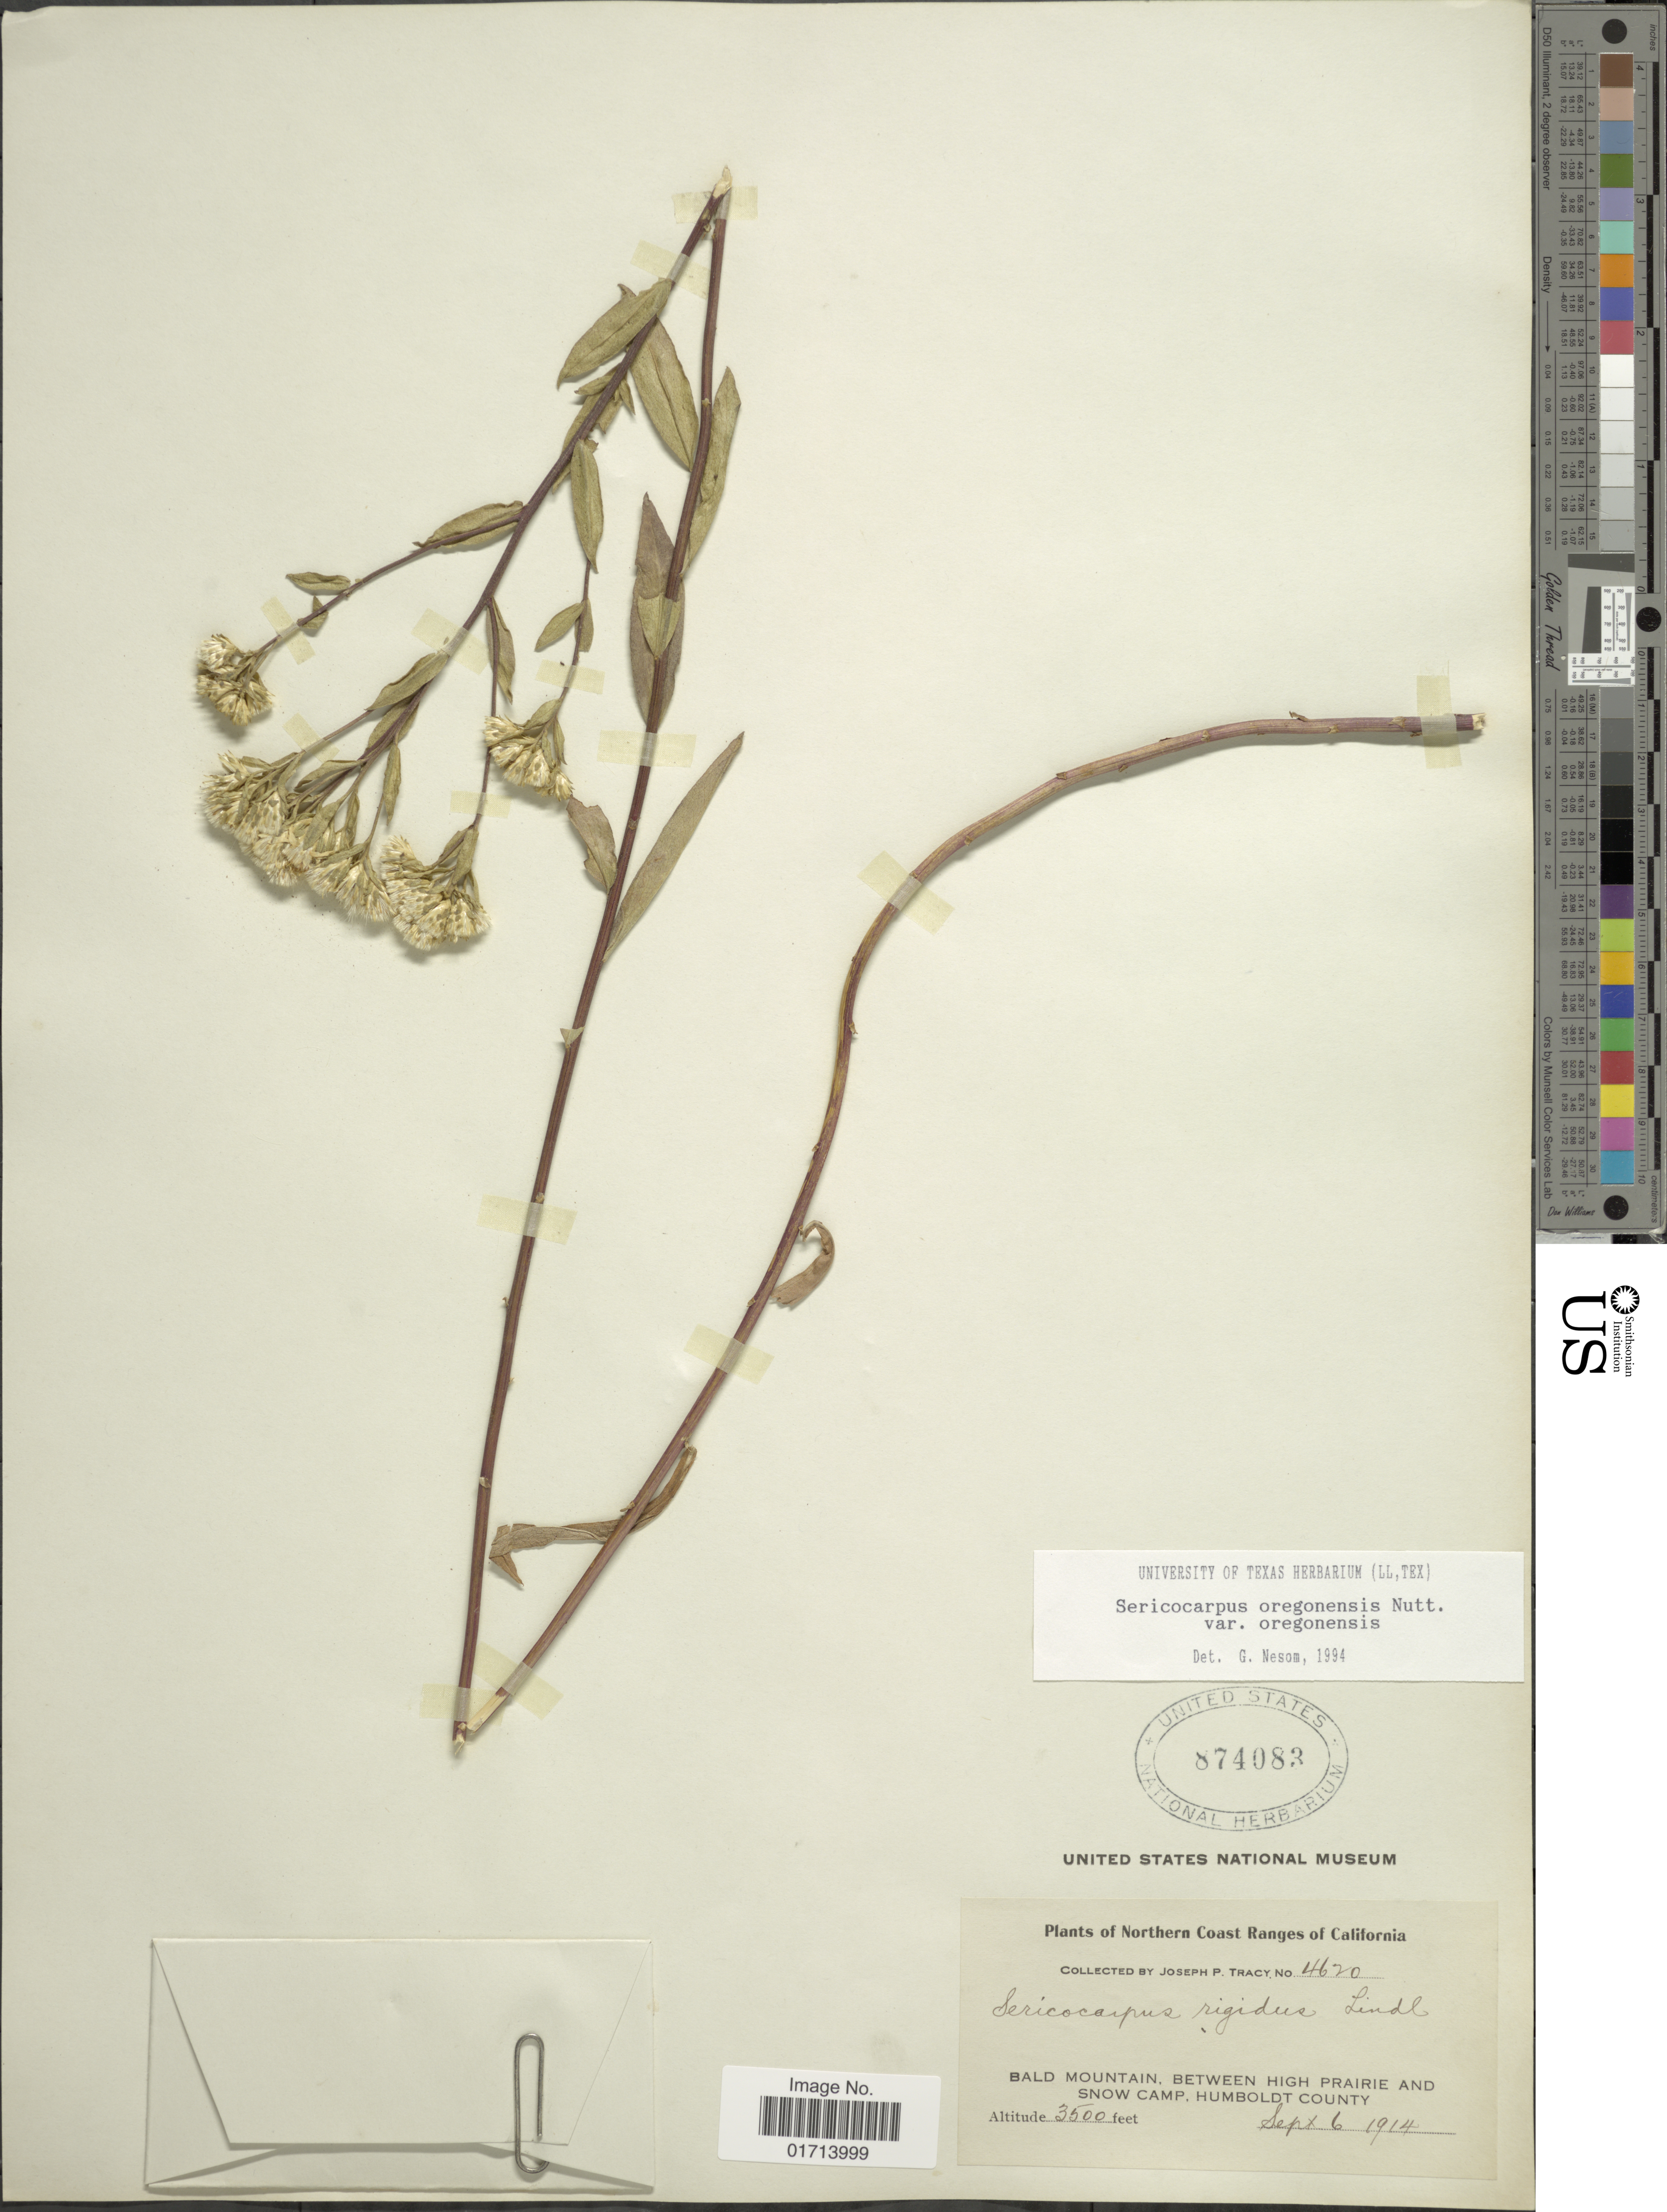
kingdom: Plantae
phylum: Tracheophyta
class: Magnoliopsida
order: Asterales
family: Asteraceae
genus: Sericocarpus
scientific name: Sericocarpus oregonensis var. oregonensis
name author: Nutt.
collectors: J. Tracy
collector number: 4620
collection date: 1914-09-06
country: United States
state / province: California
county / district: Humboldt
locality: Northern Coast Ranges of California, Bald Mountain, between High Prairie and Snow Camp, Humboldt County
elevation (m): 1067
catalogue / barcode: US 874083